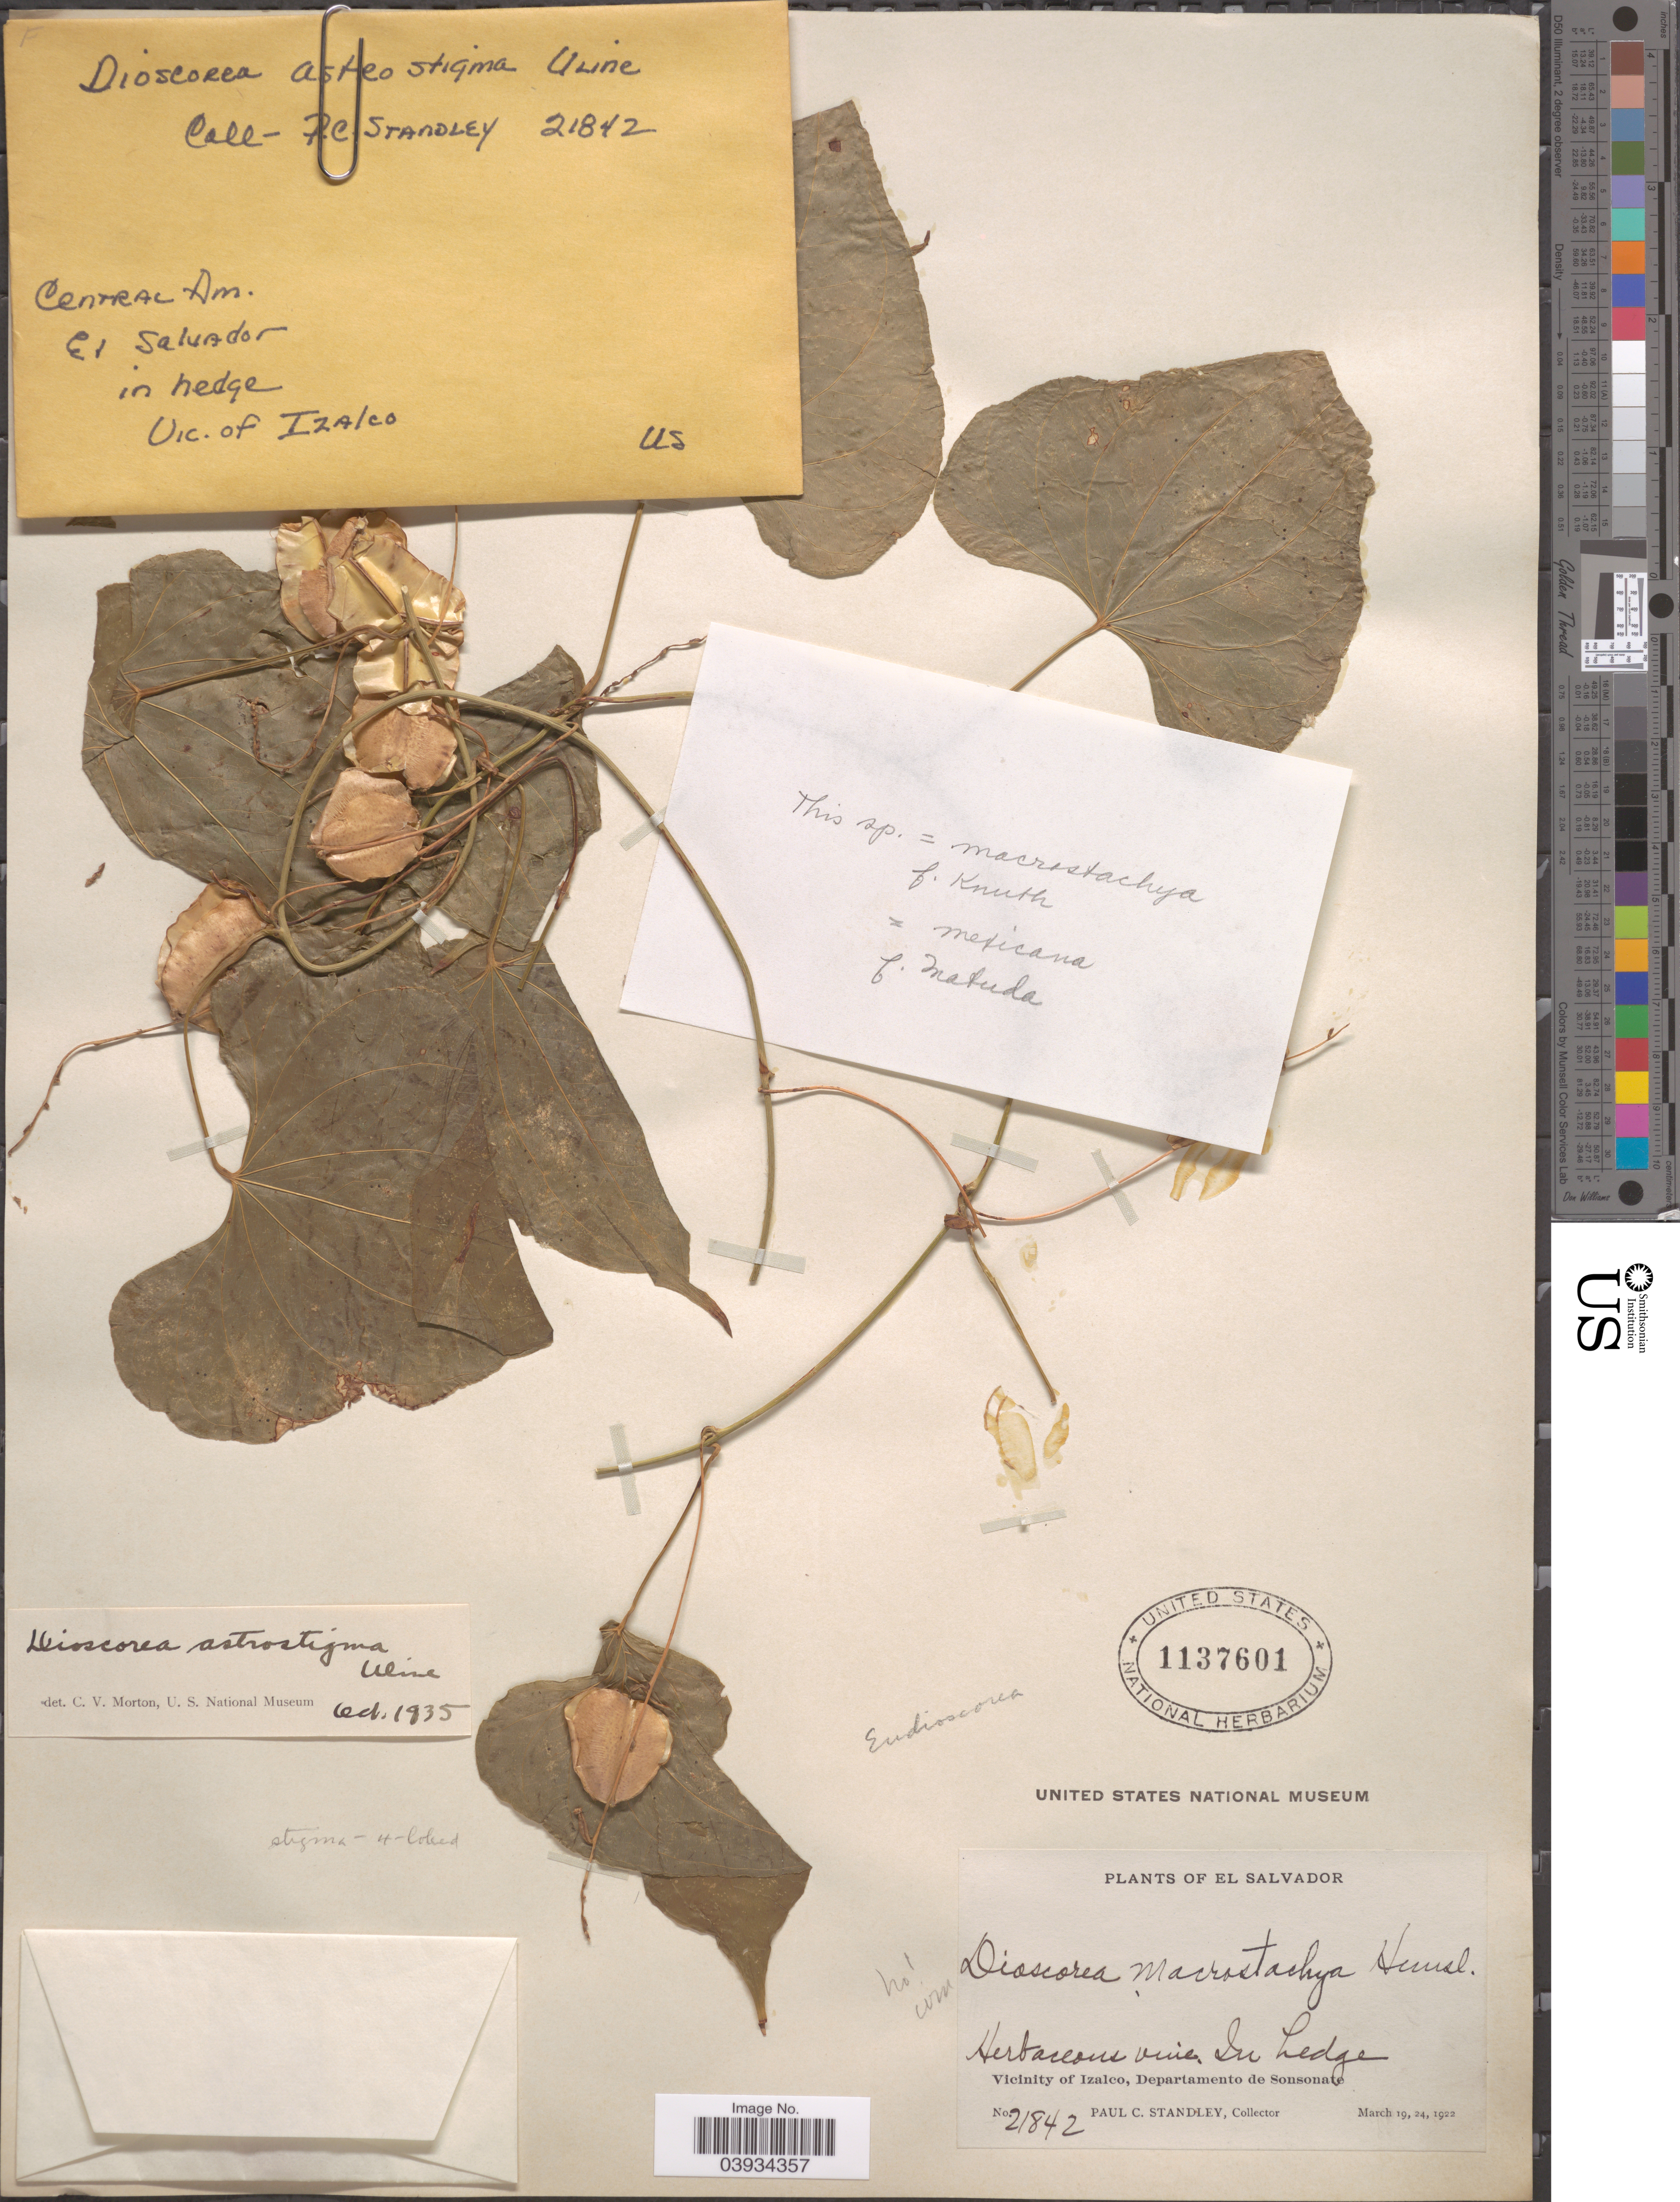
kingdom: Plantae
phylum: Tracheophyta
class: Liliopsida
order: Dioscoreales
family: Dioscoreaceae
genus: Dioscorea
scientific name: Dioscorea astrostigma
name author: Uline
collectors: P. C. Standley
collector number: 21842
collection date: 1922-03-19/1922-03-24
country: El Salvador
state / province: Sonsonate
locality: Vicinity of Izalco, Departamento de Sonsonate.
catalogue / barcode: US 1137601